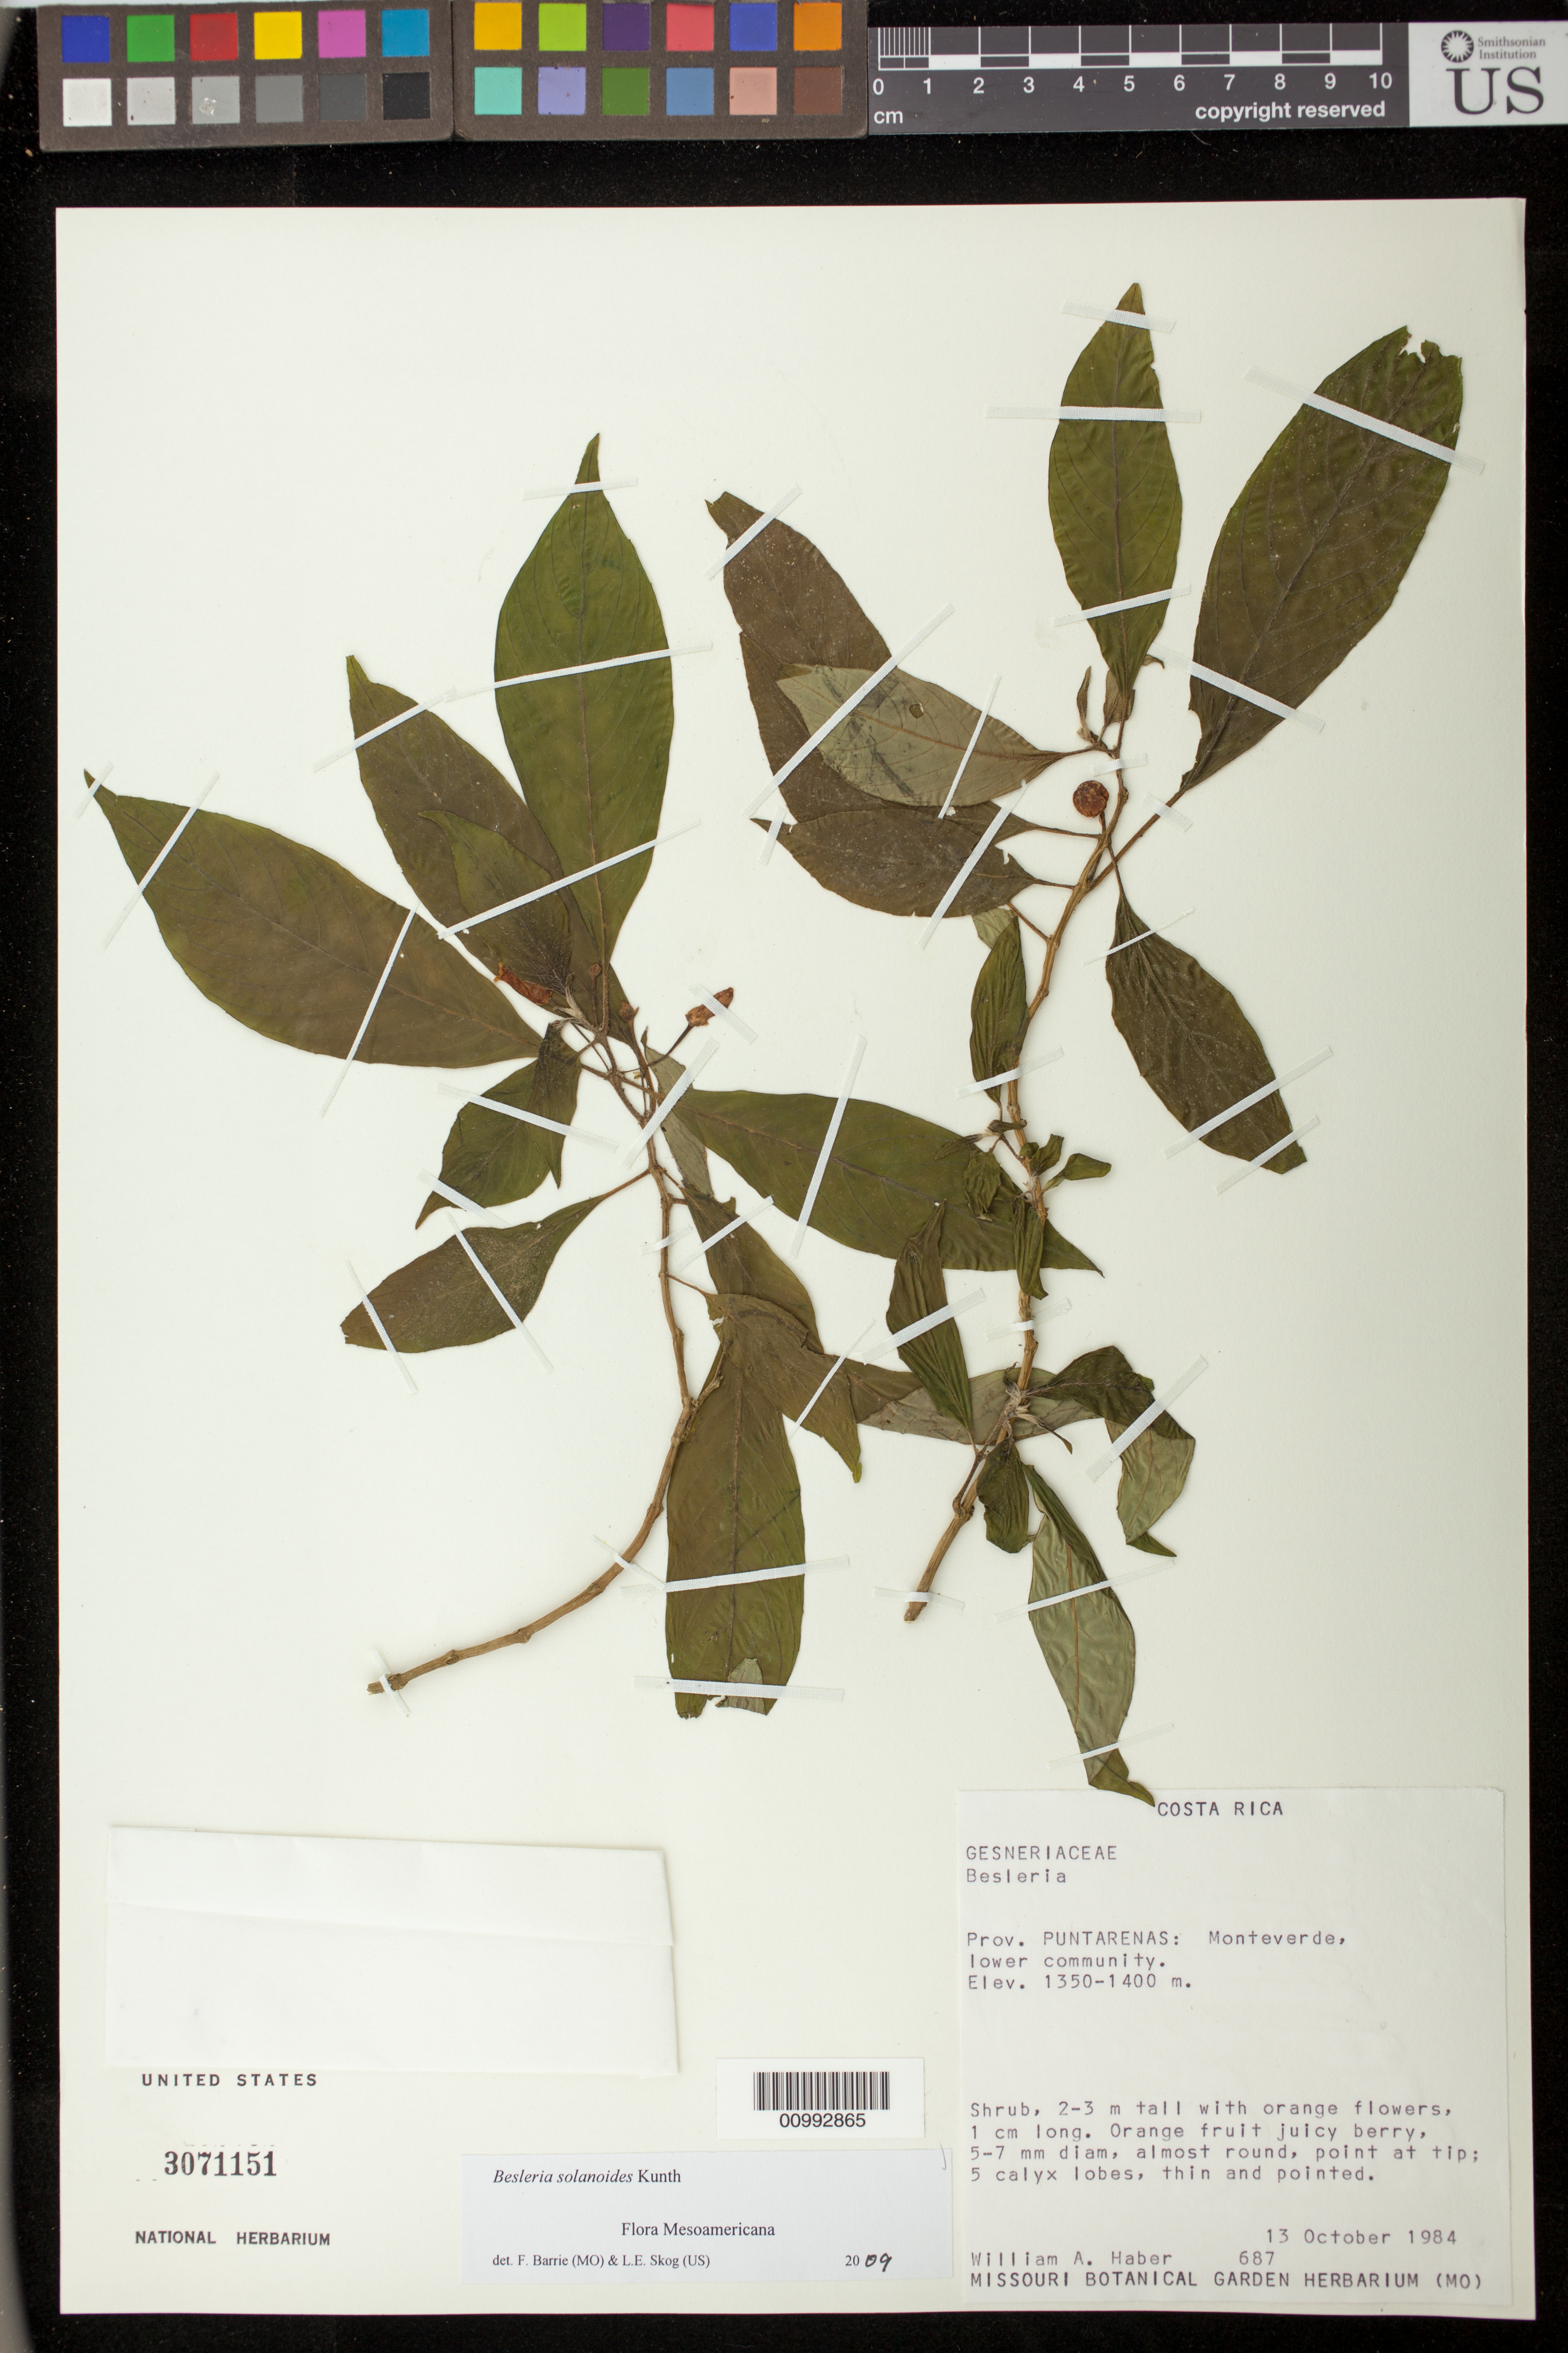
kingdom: Plantae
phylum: Tracheophyta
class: Magnoliopsida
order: Lamiales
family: Gesneriaceae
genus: Besleria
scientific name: Besleria solanoides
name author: Kunth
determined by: Barrie, F. R.; Skog, Laurence E.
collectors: W. A. Haber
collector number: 687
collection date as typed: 13 Oct 1984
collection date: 1984-10-13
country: Costa Rica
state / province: Puntarenas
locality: Monteverde, lower community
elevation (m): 1350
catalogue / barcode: US 3071151